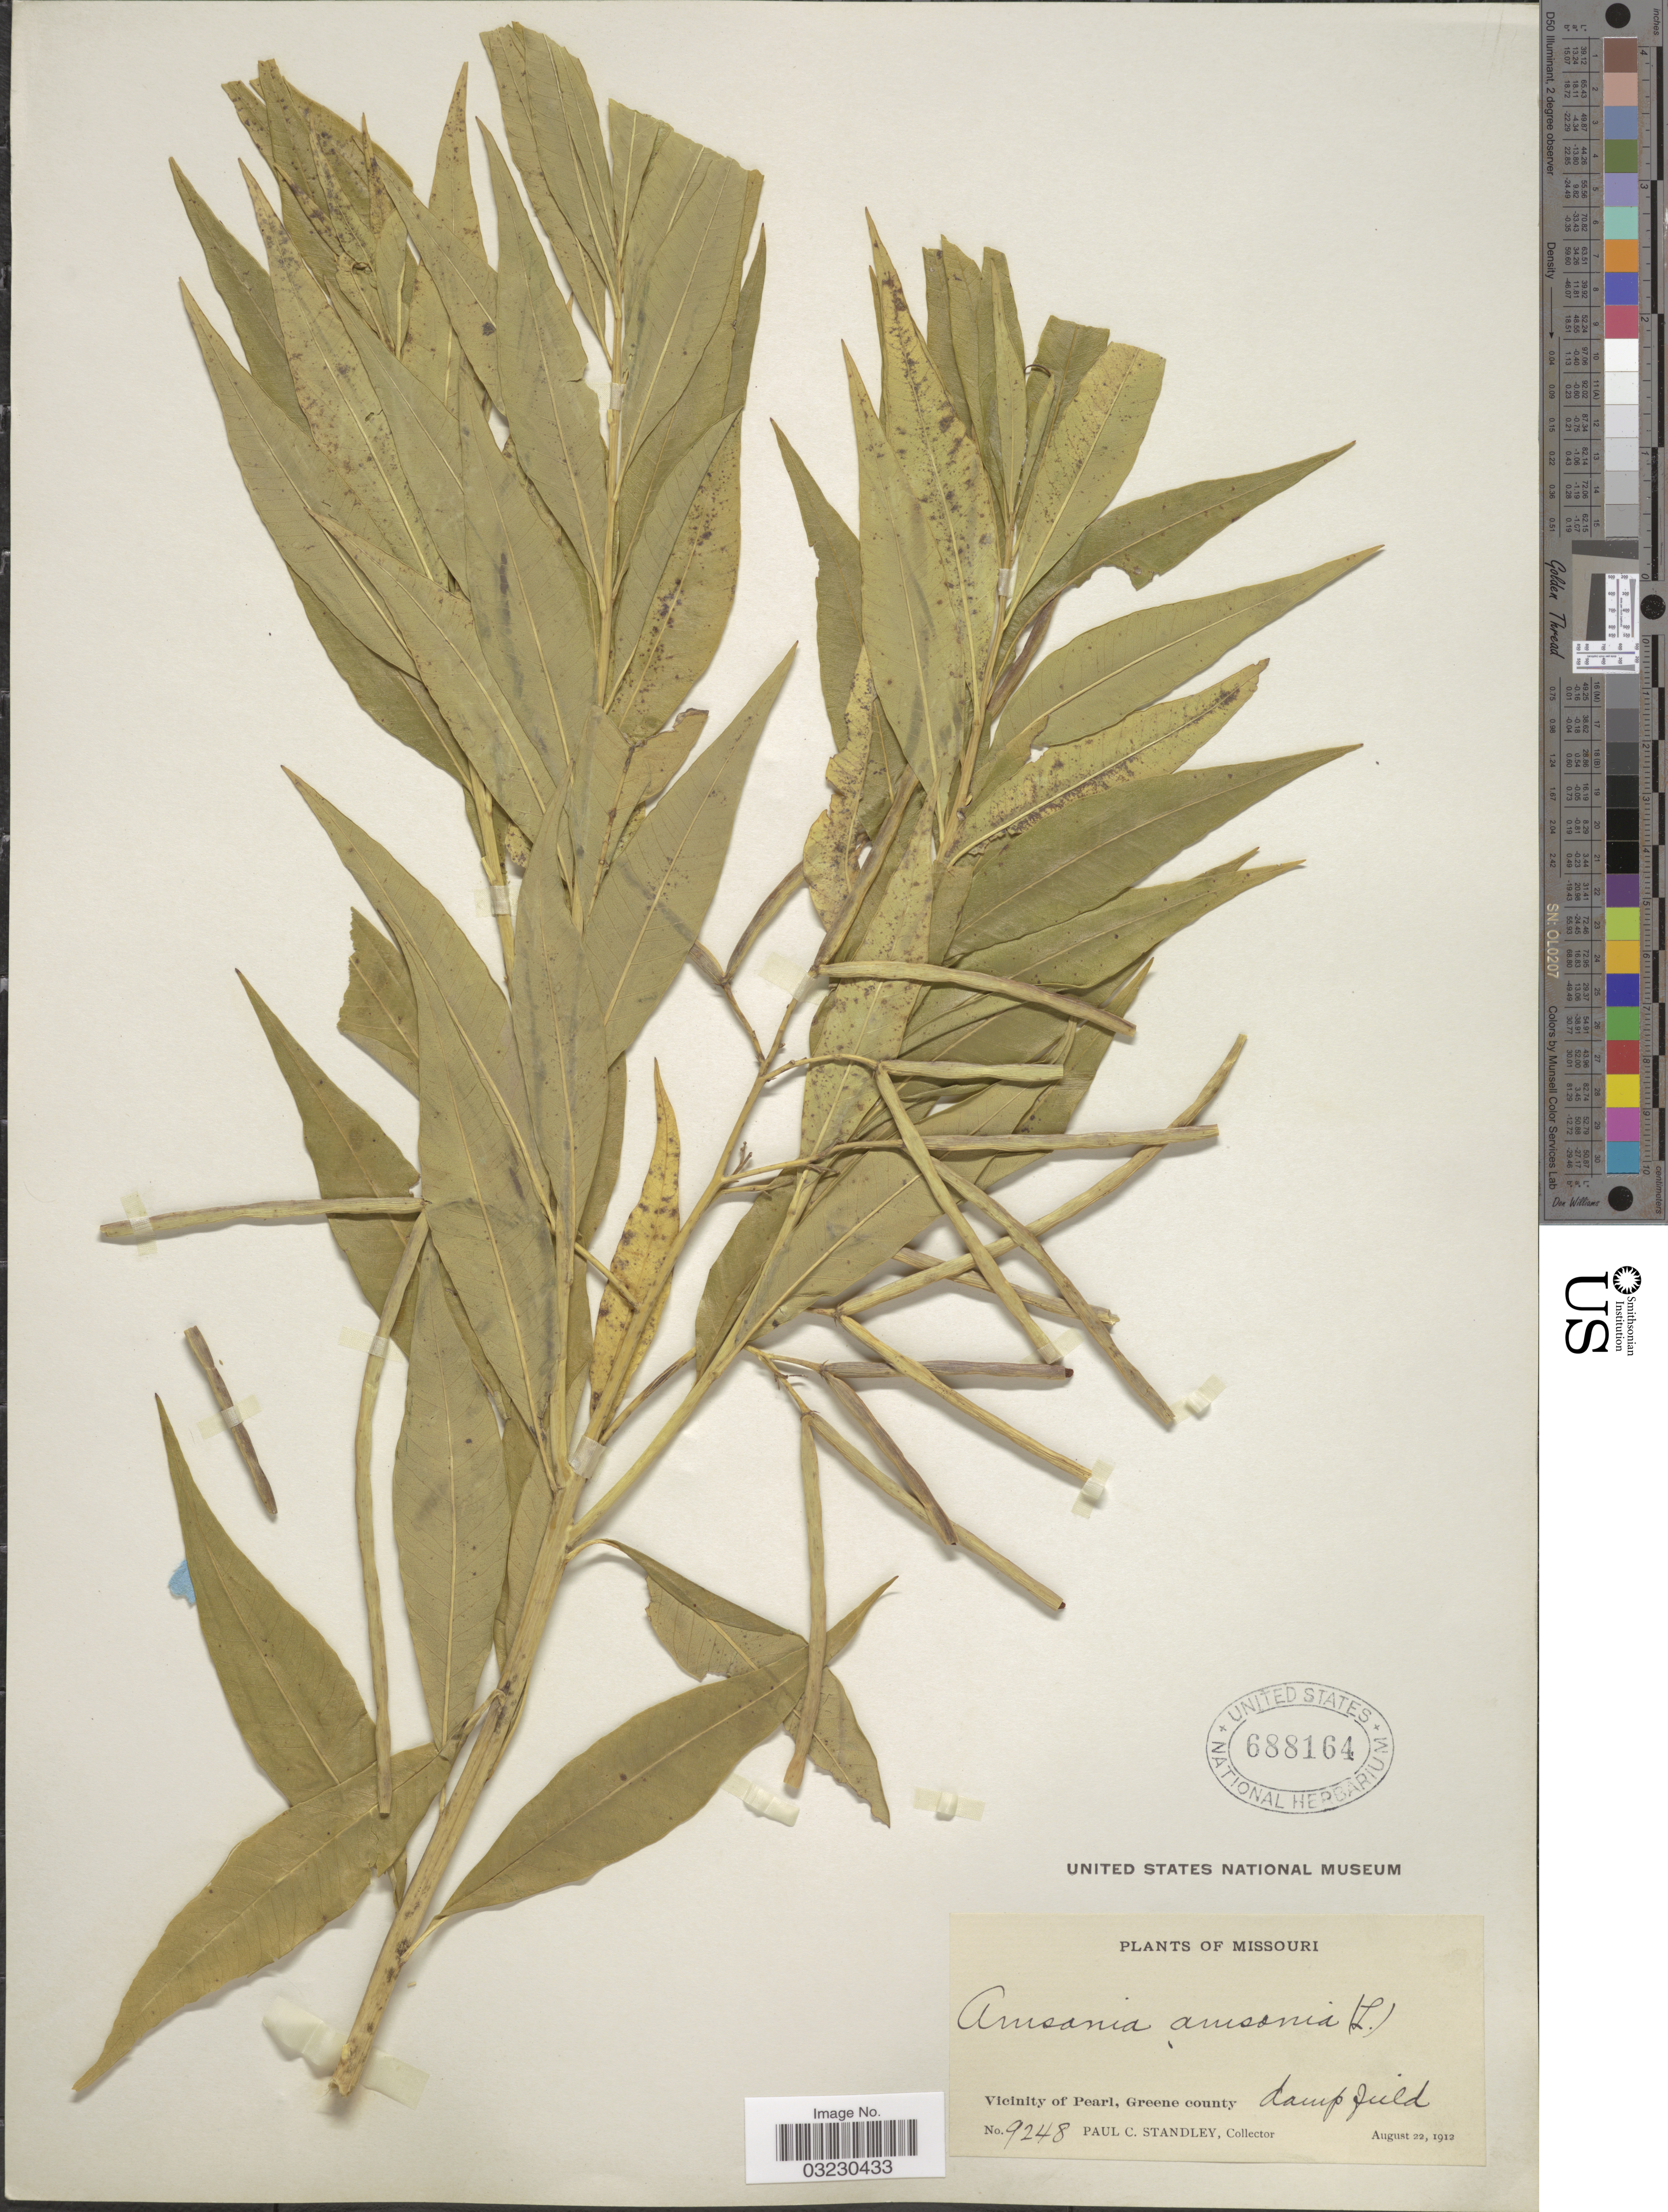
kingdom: Plantae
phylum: Tracheophyta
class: Magnoliopsida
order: Gentianales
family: Apocynaceae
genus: Amsonia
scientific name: Amsonia illustris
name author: Woodson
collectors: P. C. Standley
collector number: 9248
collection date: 1912-08-22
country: United States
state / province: Missouri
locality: Vicinity of Pearl, Greene county, damp field.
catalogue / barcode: US 688164